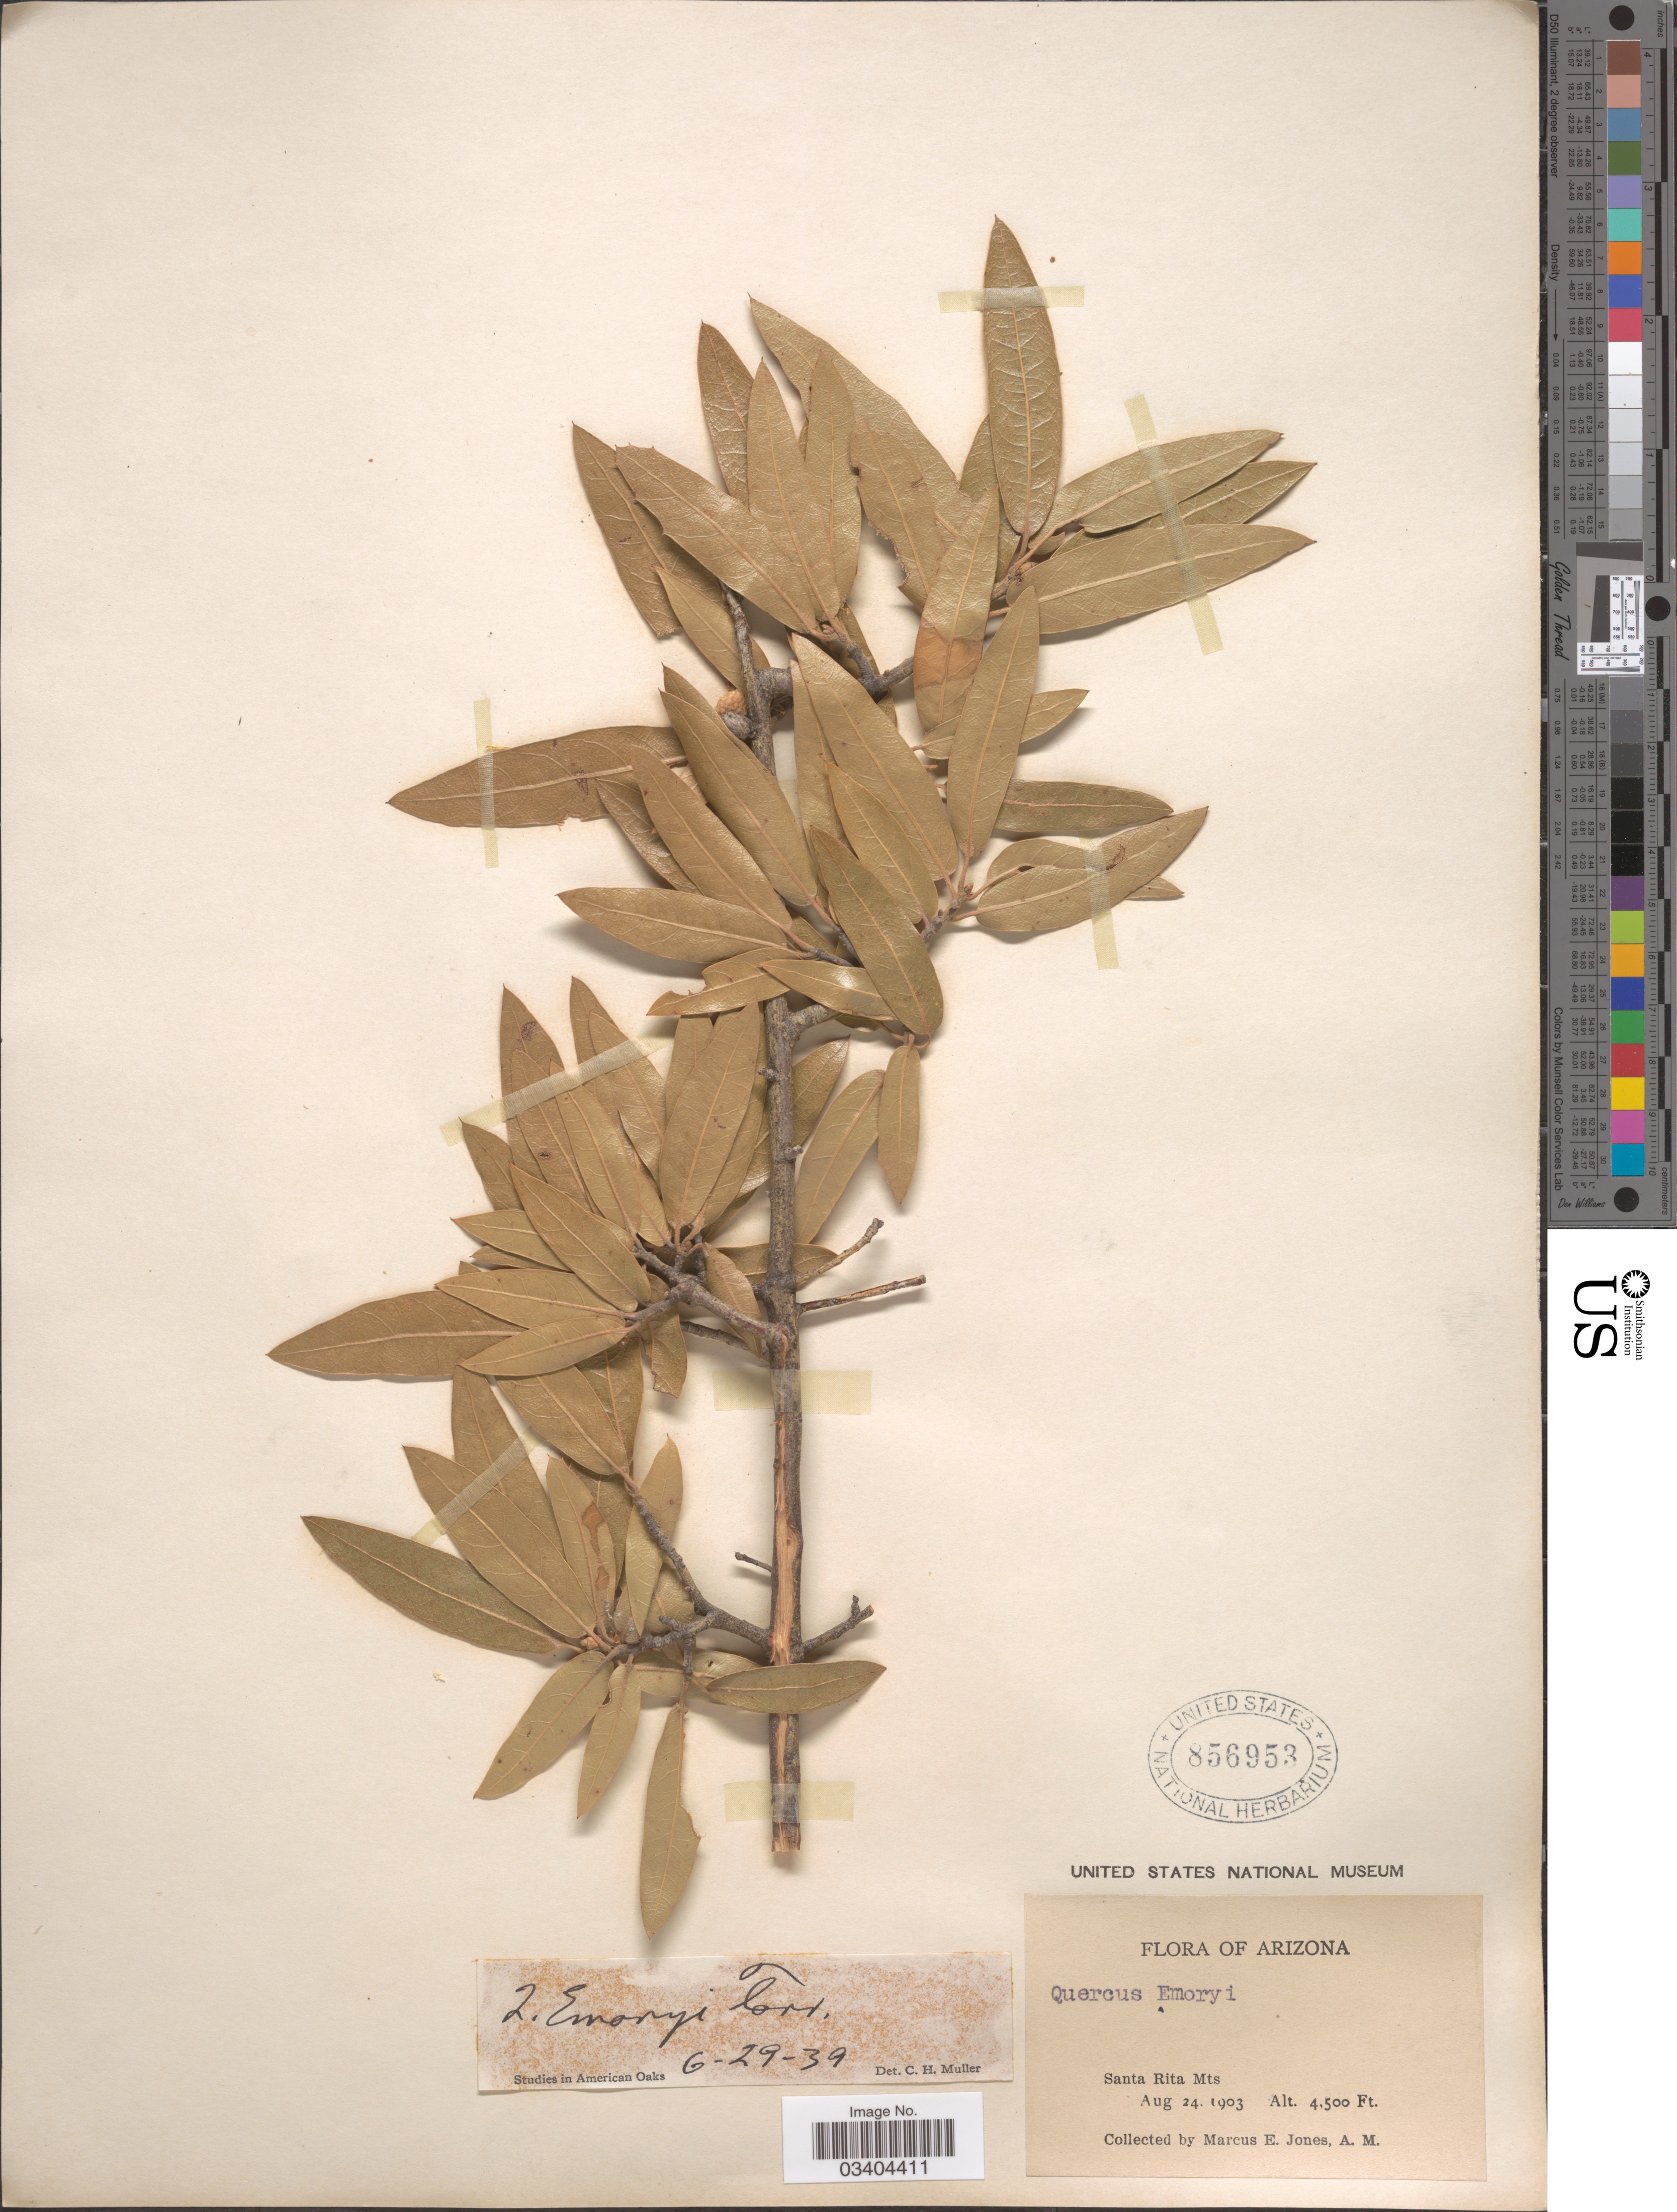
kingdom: Plantae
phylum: Tracheophyta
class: Magnoliopsida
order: Fagales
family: Fagaceae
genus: Quercus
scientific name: Quercus emoryi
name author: Torr. in Emory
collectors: M. E. Jones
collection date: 1903-08-24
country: United States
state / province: Arizona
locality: Santa Rita Mts.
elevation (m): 1372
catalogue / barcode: US 856953